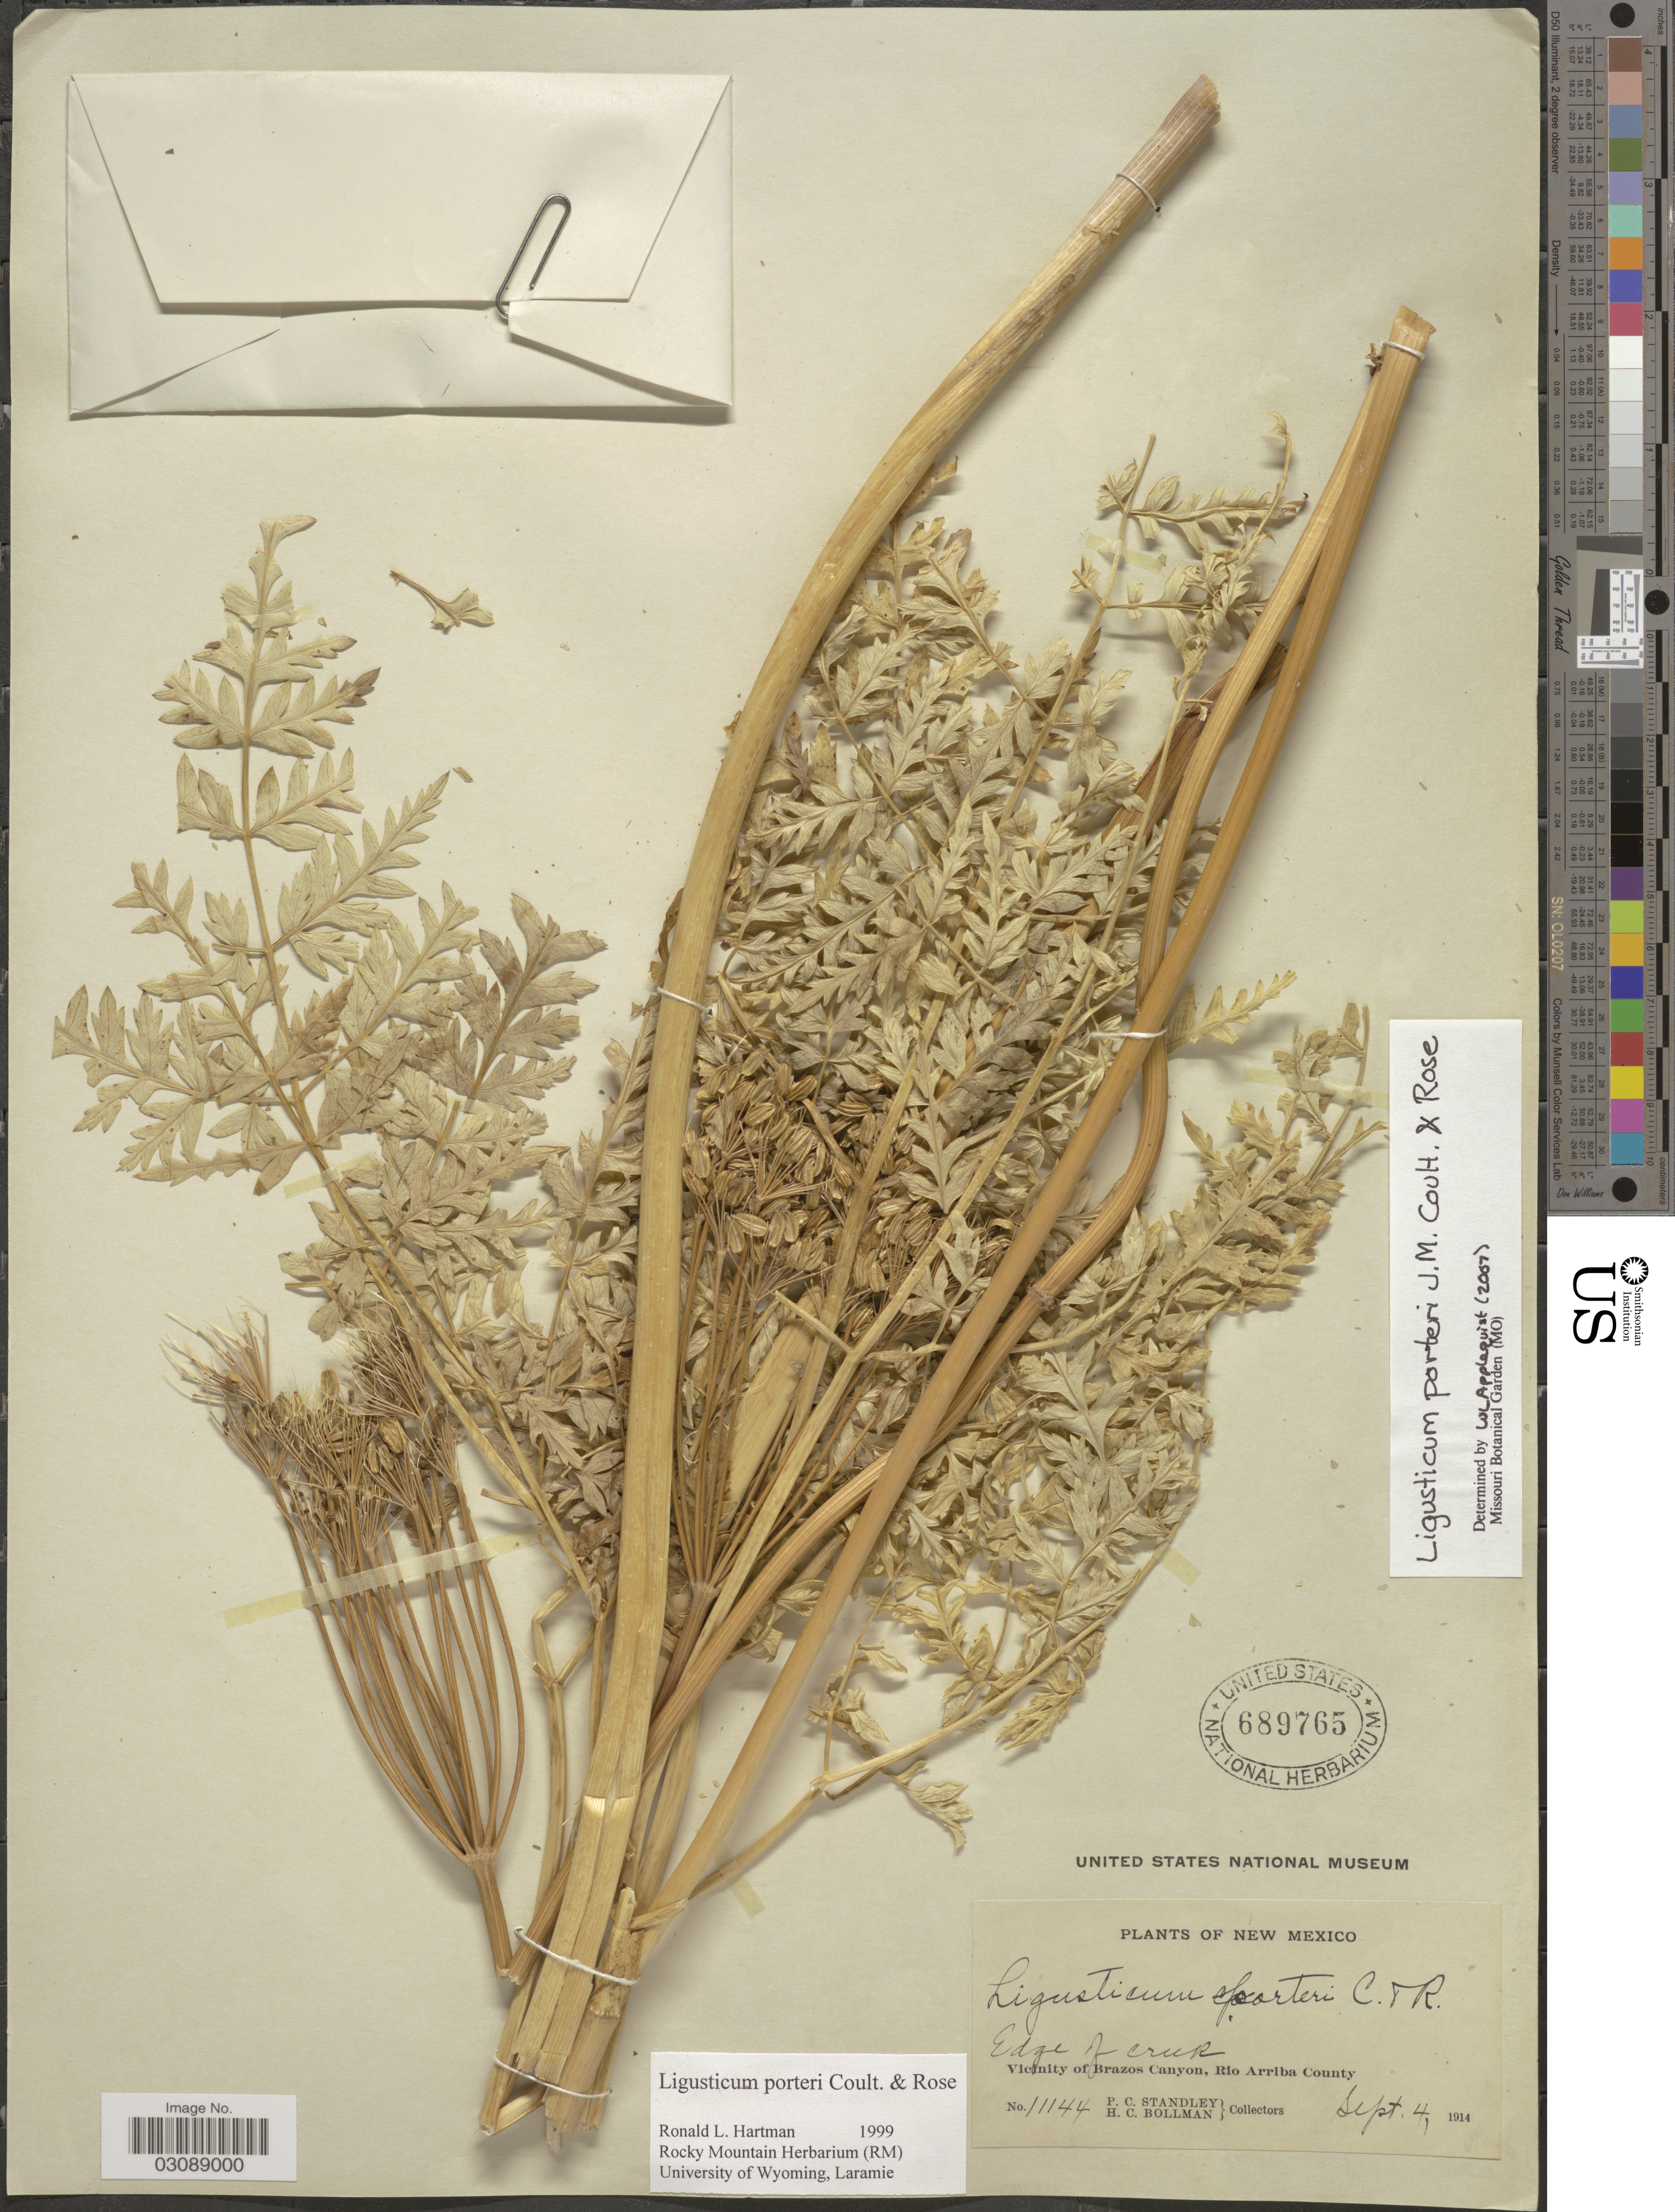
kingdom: Plantae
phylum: Tracheophyta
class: Magnoliopsida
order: Apiales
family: Apiaceae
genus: Ligusticum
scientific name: Ligusticum porteri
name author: J.M. Coult. & Rose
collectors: P. C. Standley & H. C. Bollman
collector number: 11144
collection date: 1914-09-04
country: United States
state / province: New Mexico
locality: Edge of creek. Vicinity of Brazos Canyon, Rio Arriba County.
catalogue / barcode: US 689765